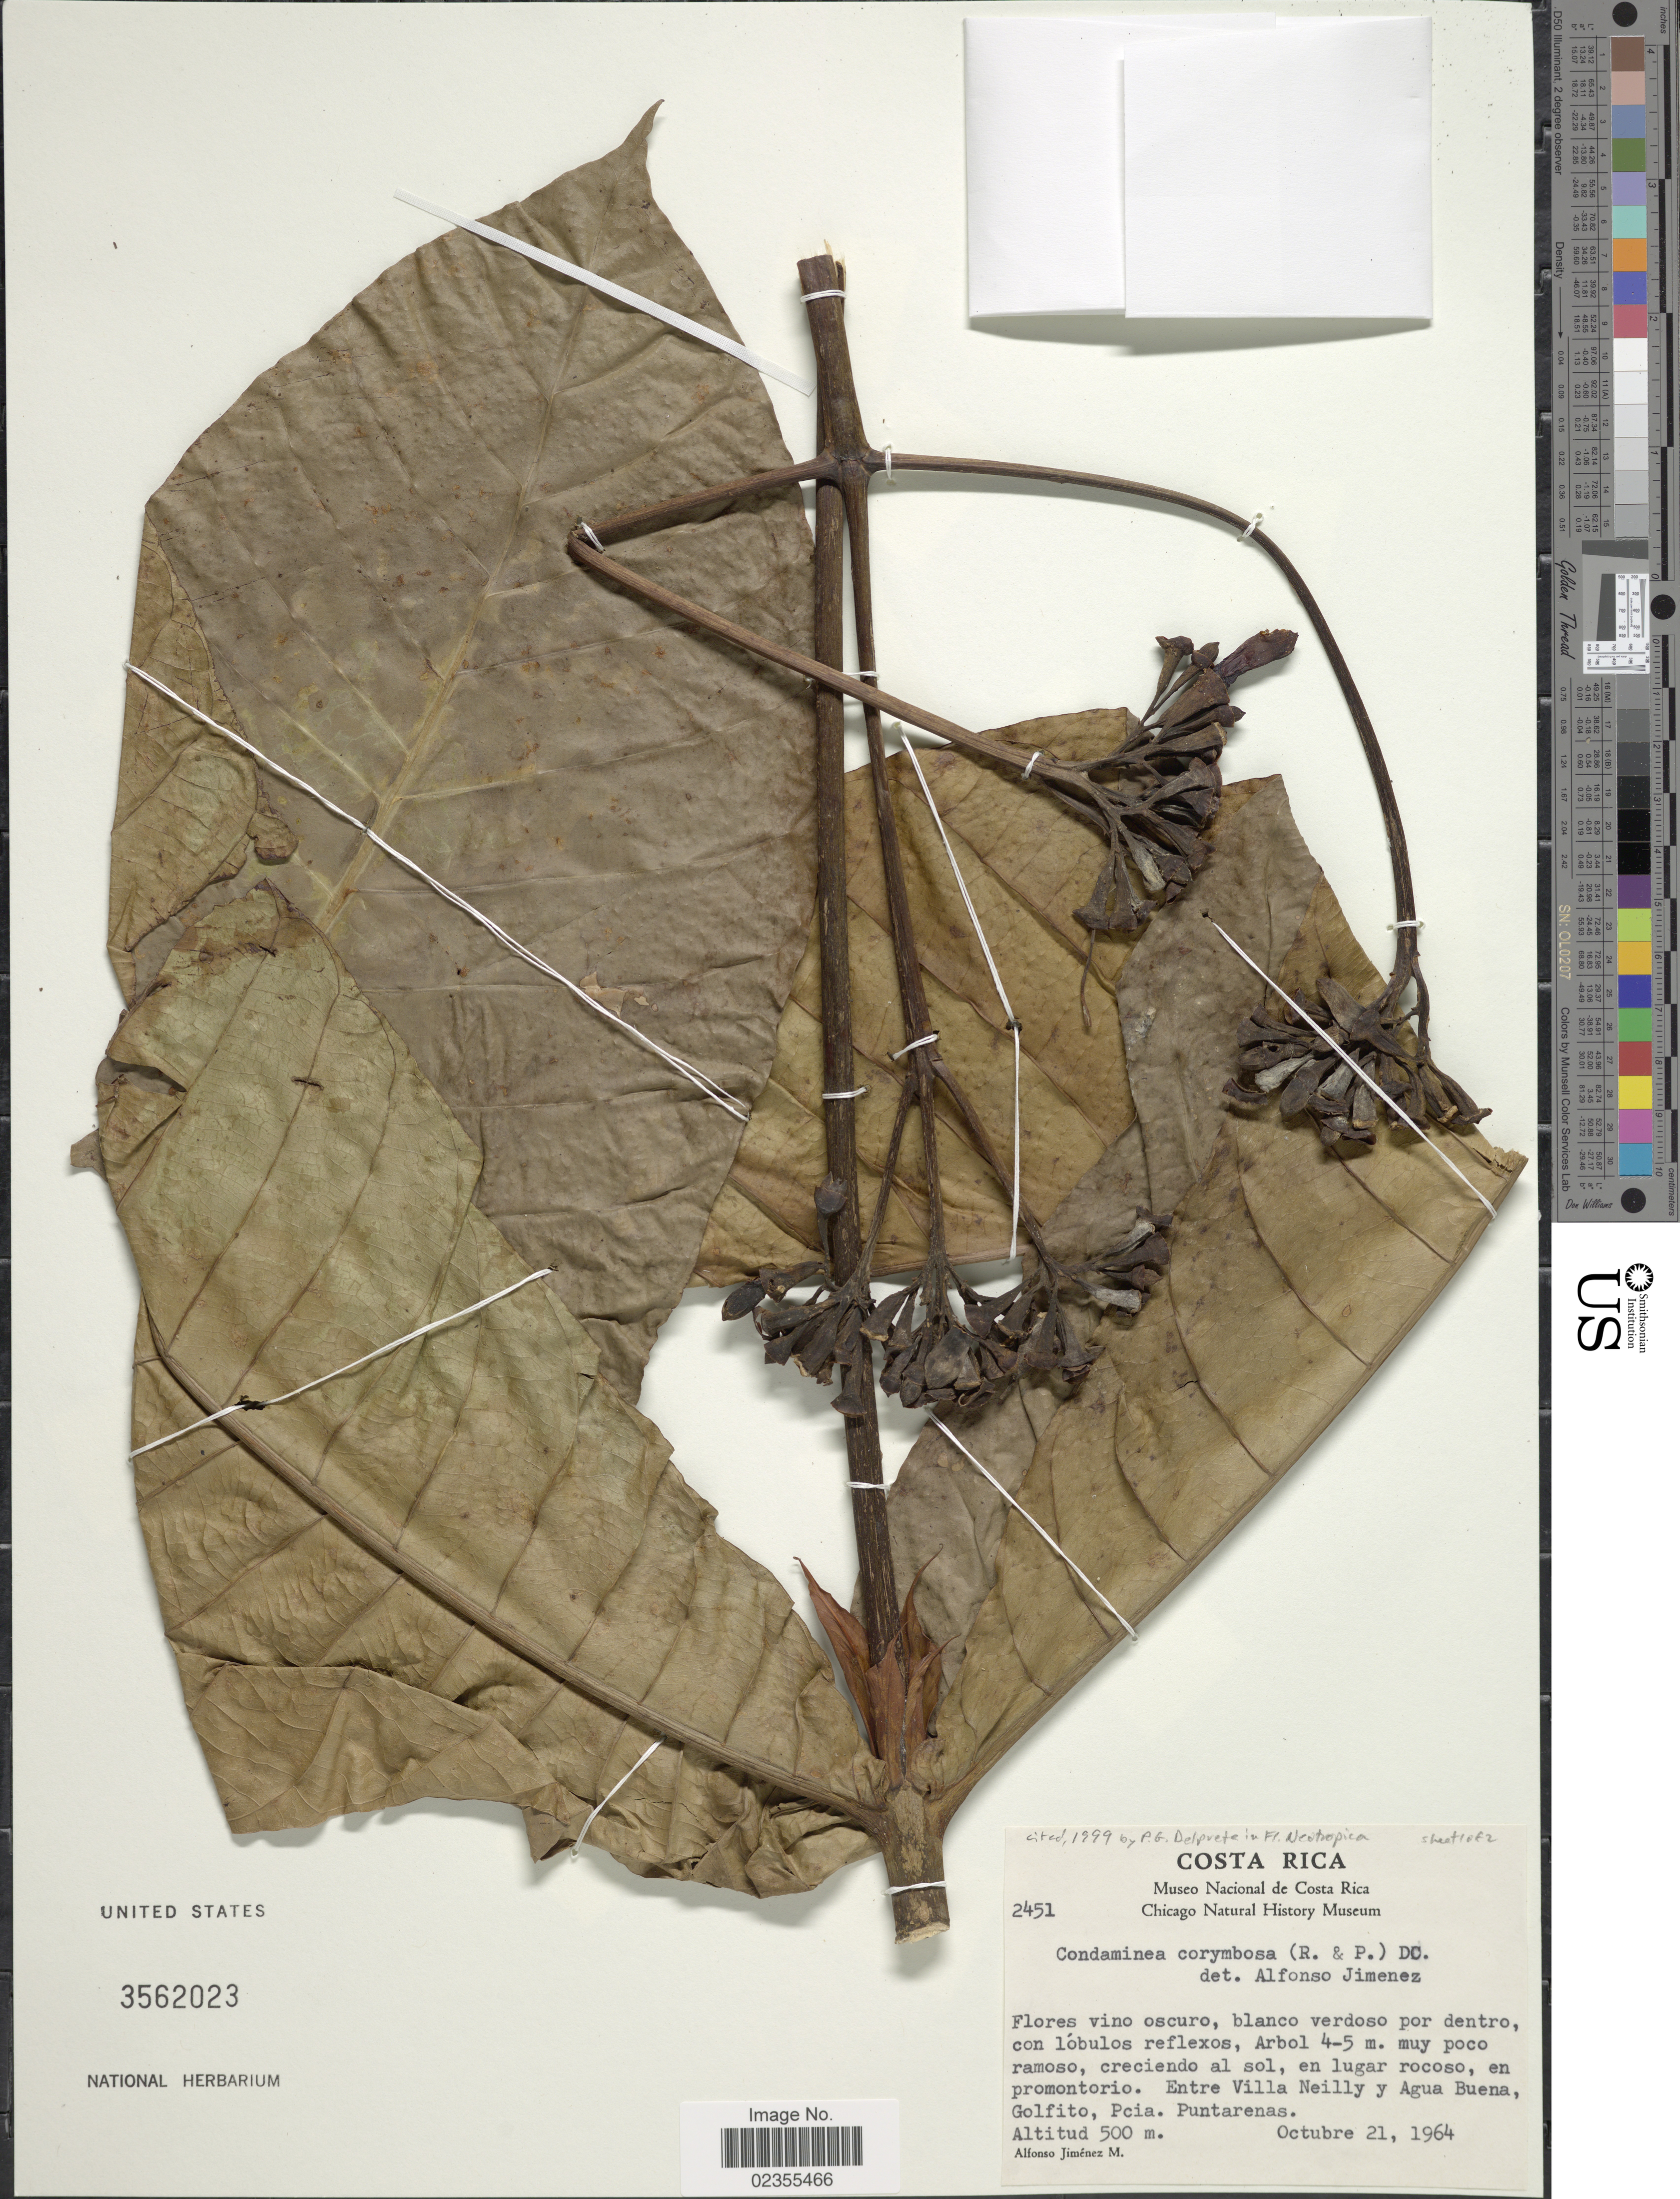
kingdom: Plantae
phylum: Tracheophyta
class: Magnoliopsida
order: Gentianales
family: Rubiaceae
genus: Condaminea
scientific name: Condaminea corymbosa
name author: (Ruiz & Pav.) DC.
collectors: A. Jimenez M.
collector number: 2451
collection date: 1964-10-21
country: Costa Rica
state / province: Puntarenas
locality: Entre Villa Neilly y Agua Buena Golfito, Pcia. Puntarenas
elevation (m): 500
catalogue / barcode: US 3562023